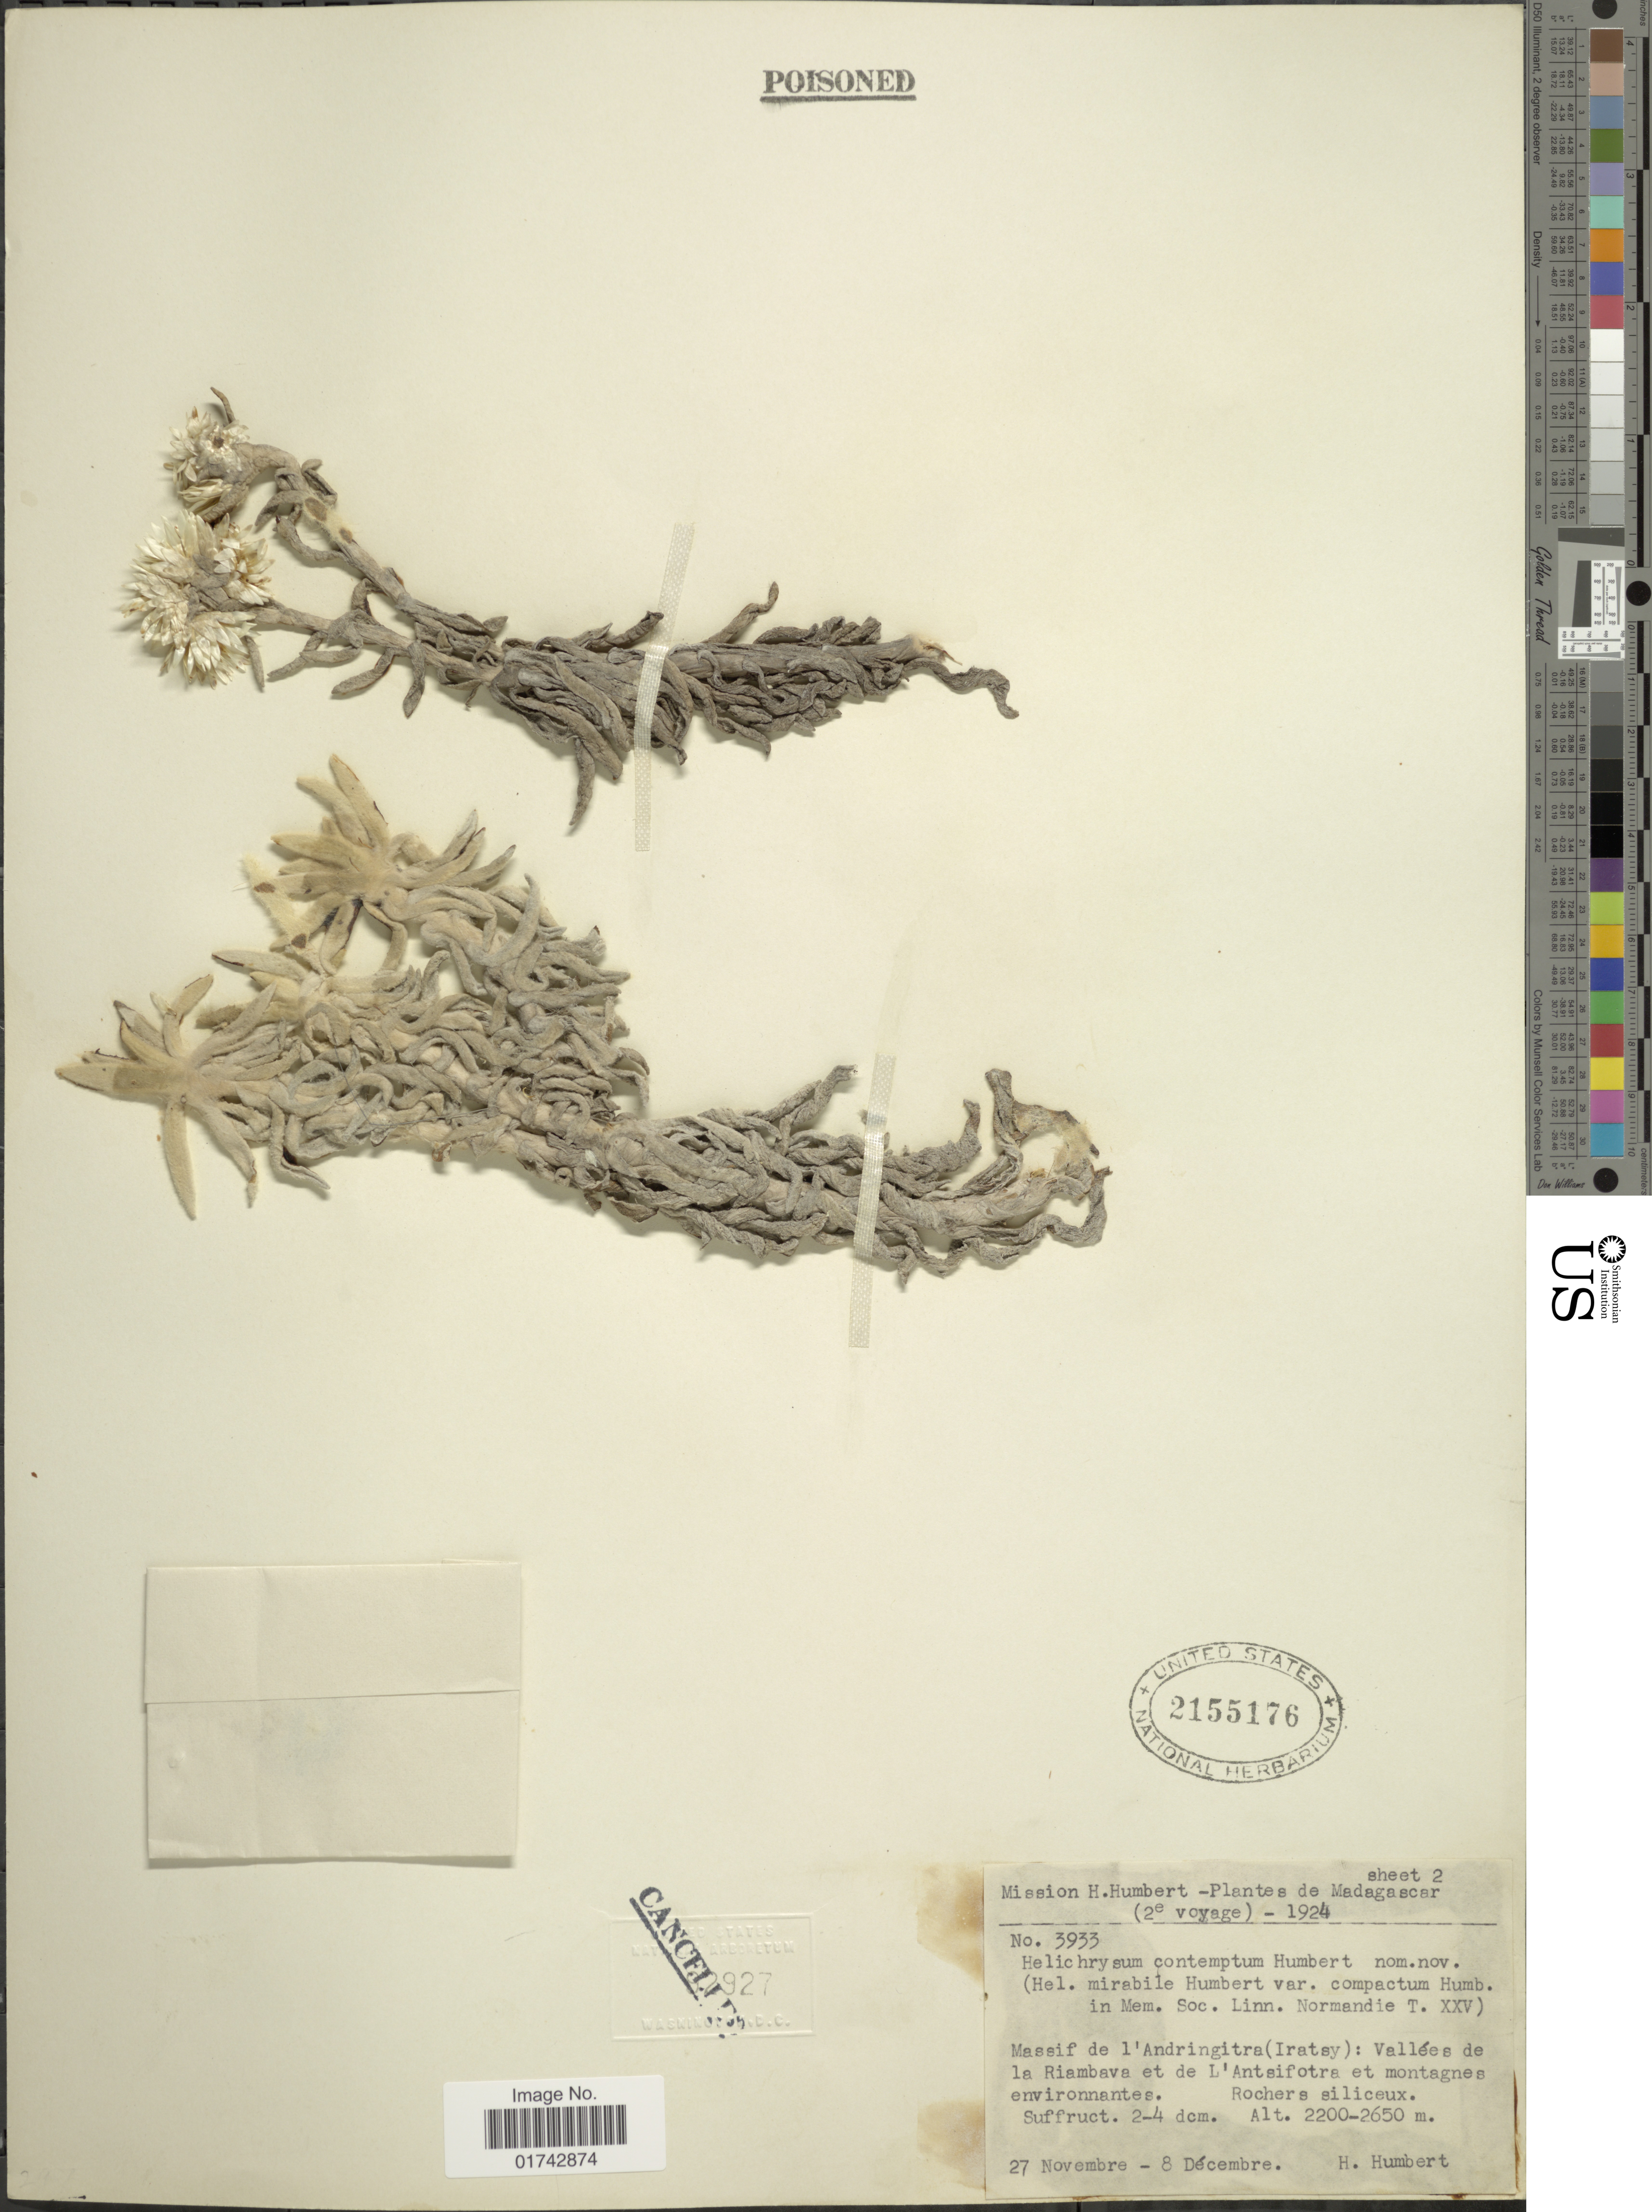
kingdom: Plantae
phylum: Tracheophyta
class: Magnoliopsida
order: Asterales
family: Asteraceae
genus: Helichrysum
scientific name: Helichrysum contemptum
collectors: H. Humbert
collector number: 3933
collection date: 1924-11-27/1924-12-08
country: Madagascar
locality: Massif de l'Andringitra (Iratsy): Vallées de la Riambava et de l'Antsifotra et montagnes environnantes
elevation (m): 2200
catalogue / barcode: US 2155176